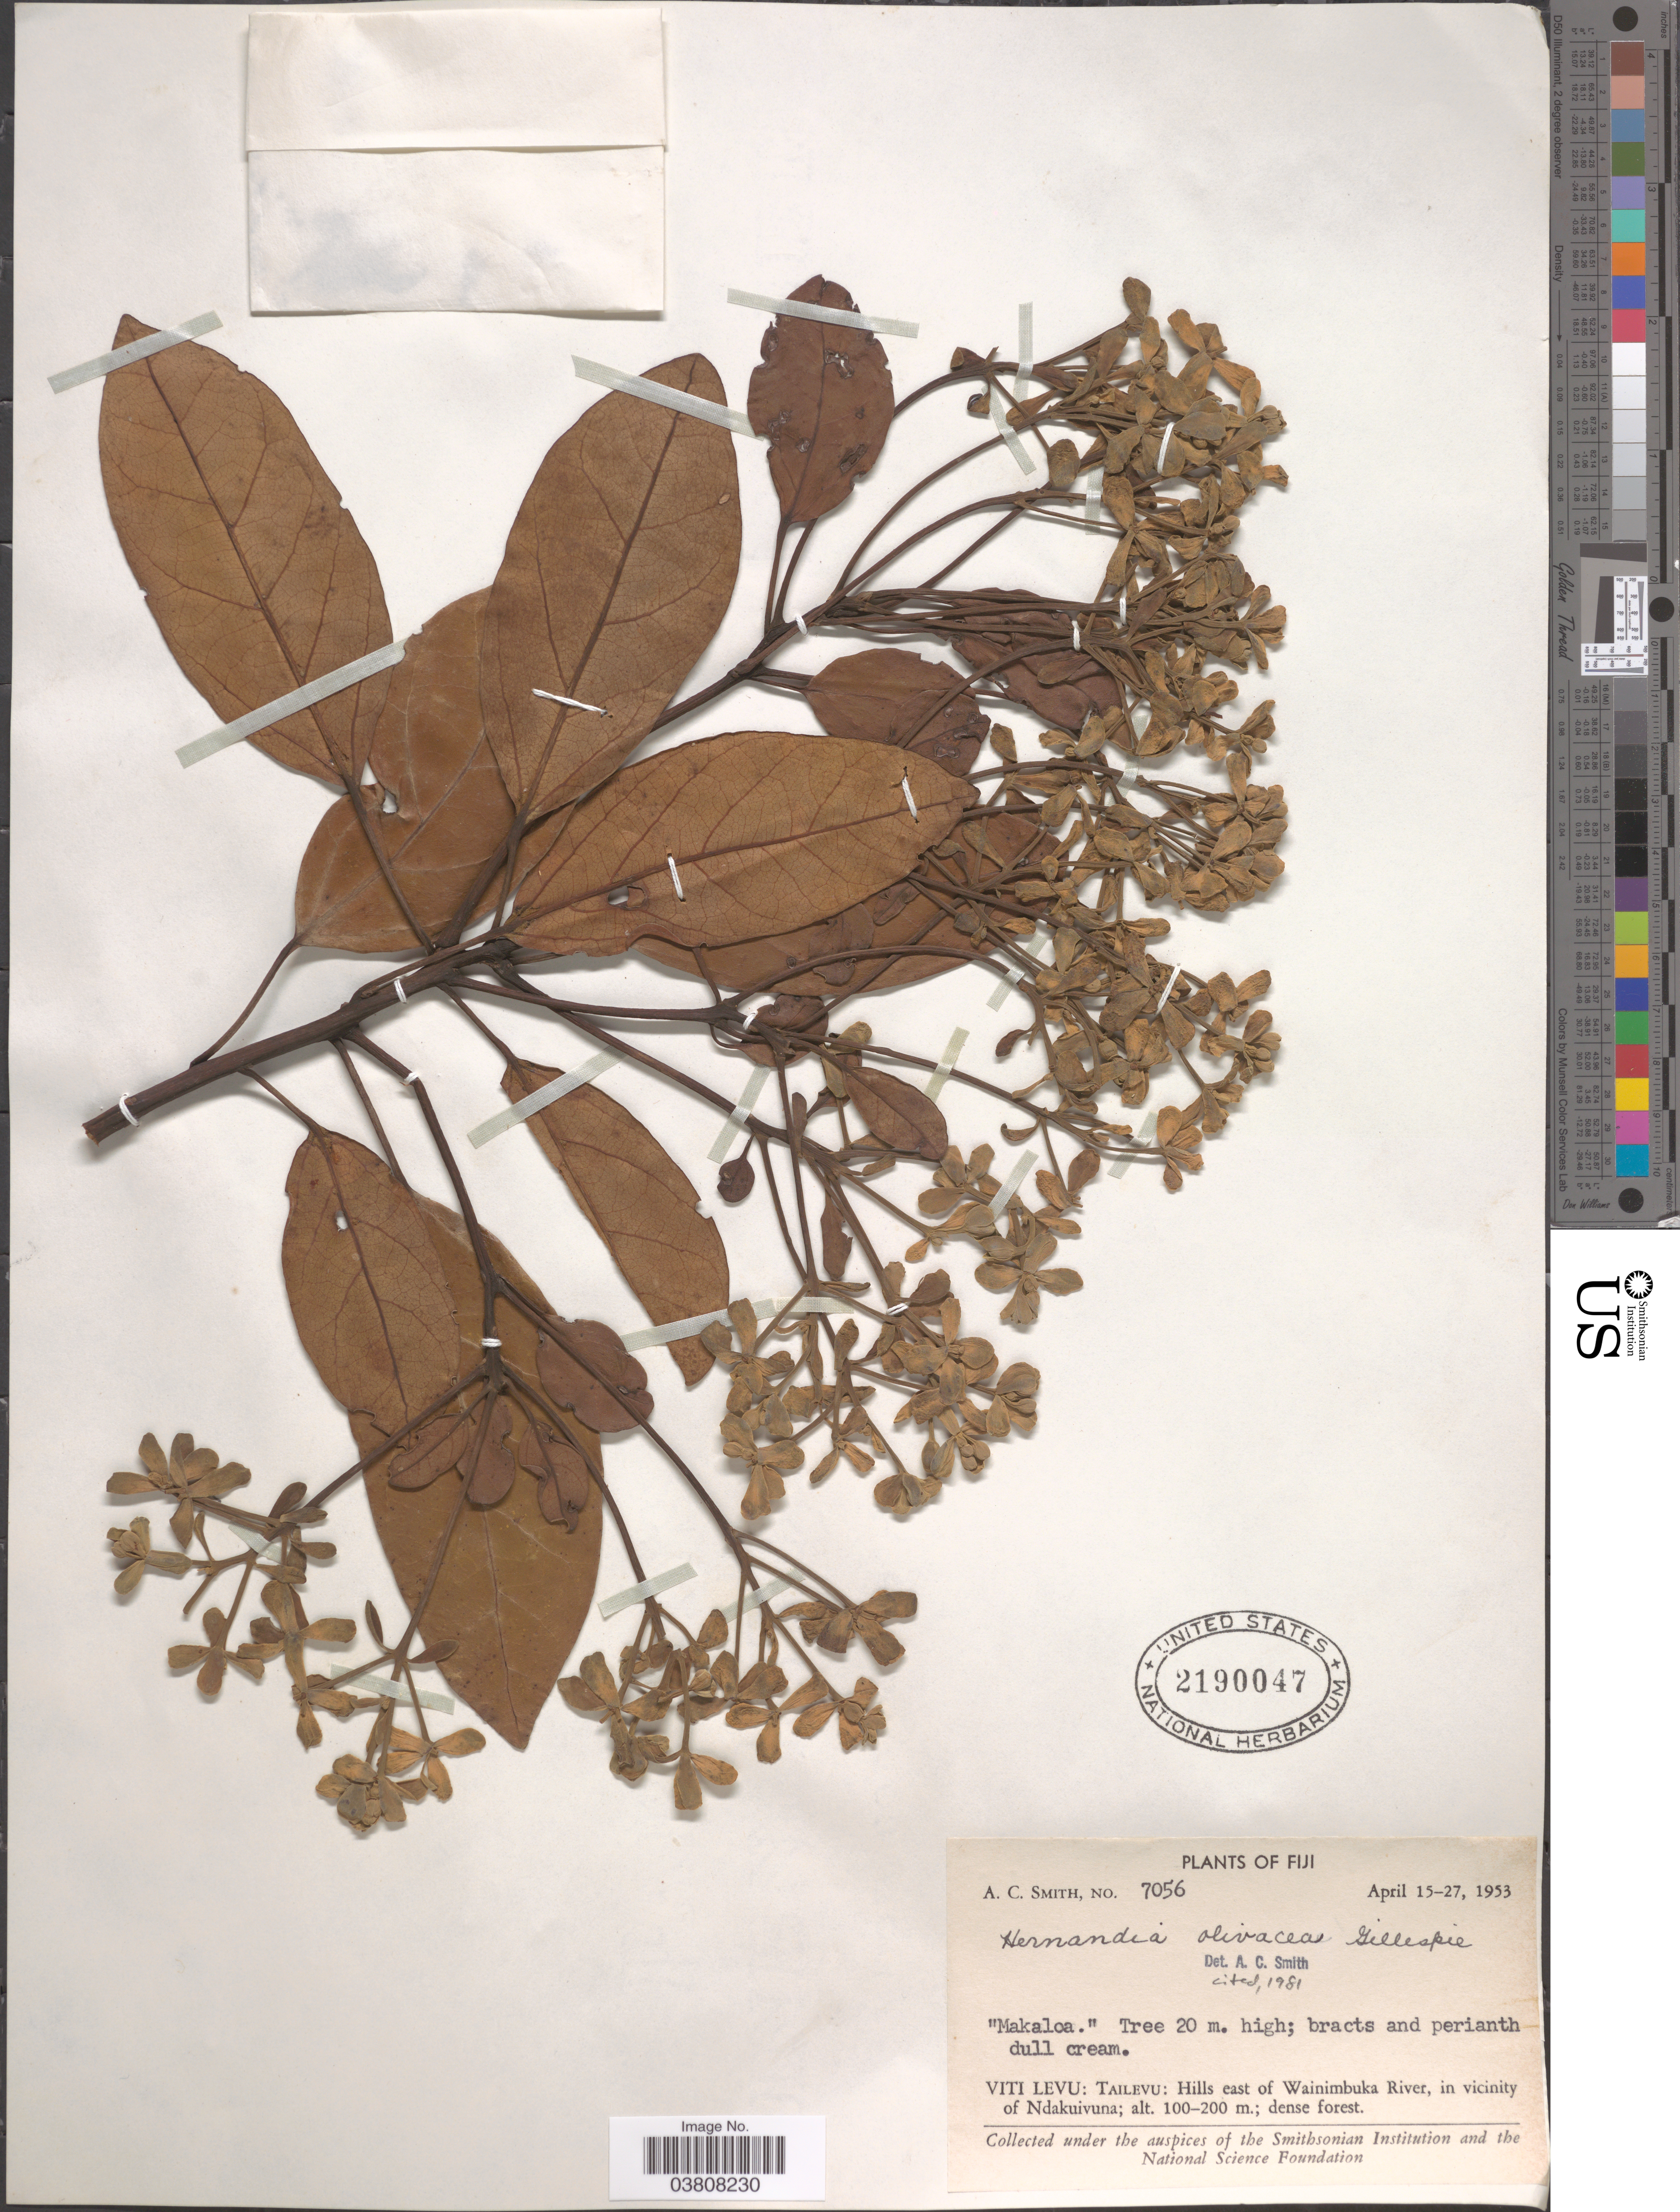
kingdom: Plantae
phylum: Tracheophyta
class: Magnoliopsida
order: Laurales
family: Hernandiaceae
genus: Hernandia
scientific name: Hernandia olivacea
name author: Gillespie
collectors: A. C. Smith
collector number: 7056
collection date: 1953-04-15/1953-04-27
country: Fiji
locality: Viti Levu: Tailevu: Hills east of Wainimbuka River, in vicinity of Ndakuivuna.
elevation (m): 100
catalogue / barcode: US 2190047